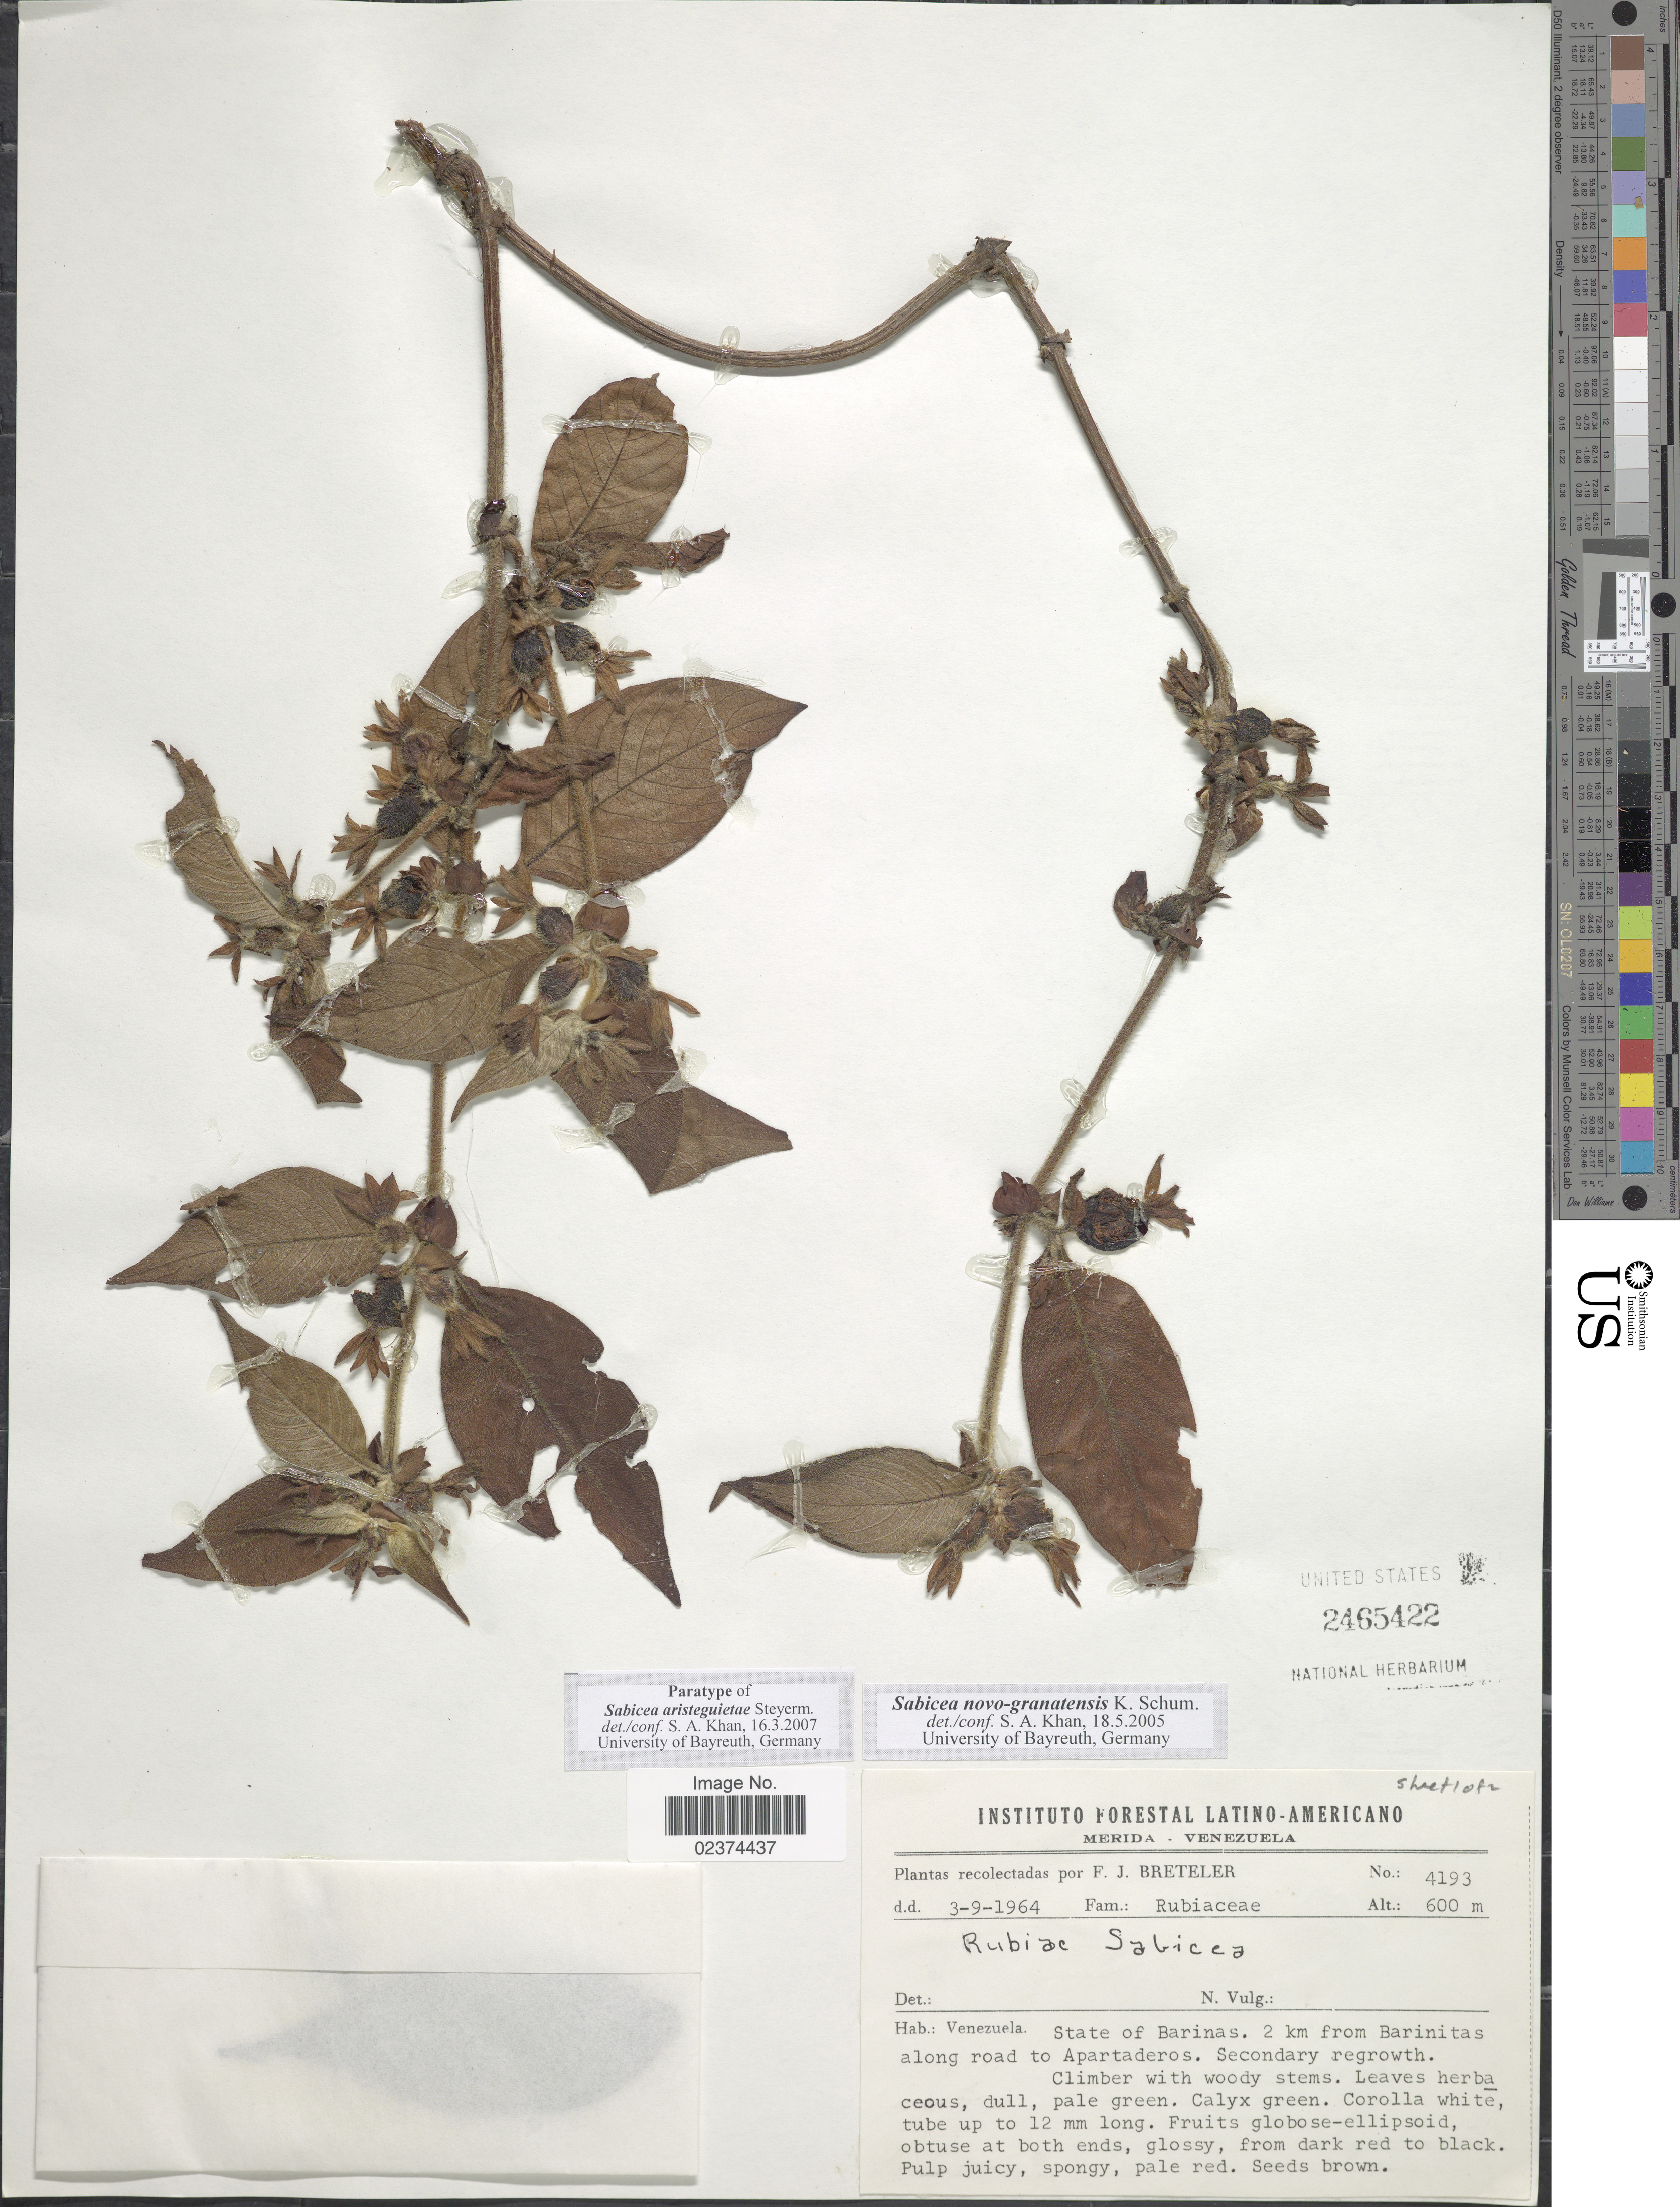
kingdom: Plantae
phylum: Tracheophyta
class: Magnoliopsida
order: Gentianales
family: Rubiaceae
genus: Sabicea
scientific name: Sabicea aristeguietae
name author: Steyerm.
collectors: F. J. Breteler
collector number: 4193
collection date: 1964-09-03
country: Venezuela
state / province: Barinas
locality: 2 km from Barinitas along road to Apartaderos. Secondary regrowth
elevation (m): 600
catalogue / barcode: US 2465422